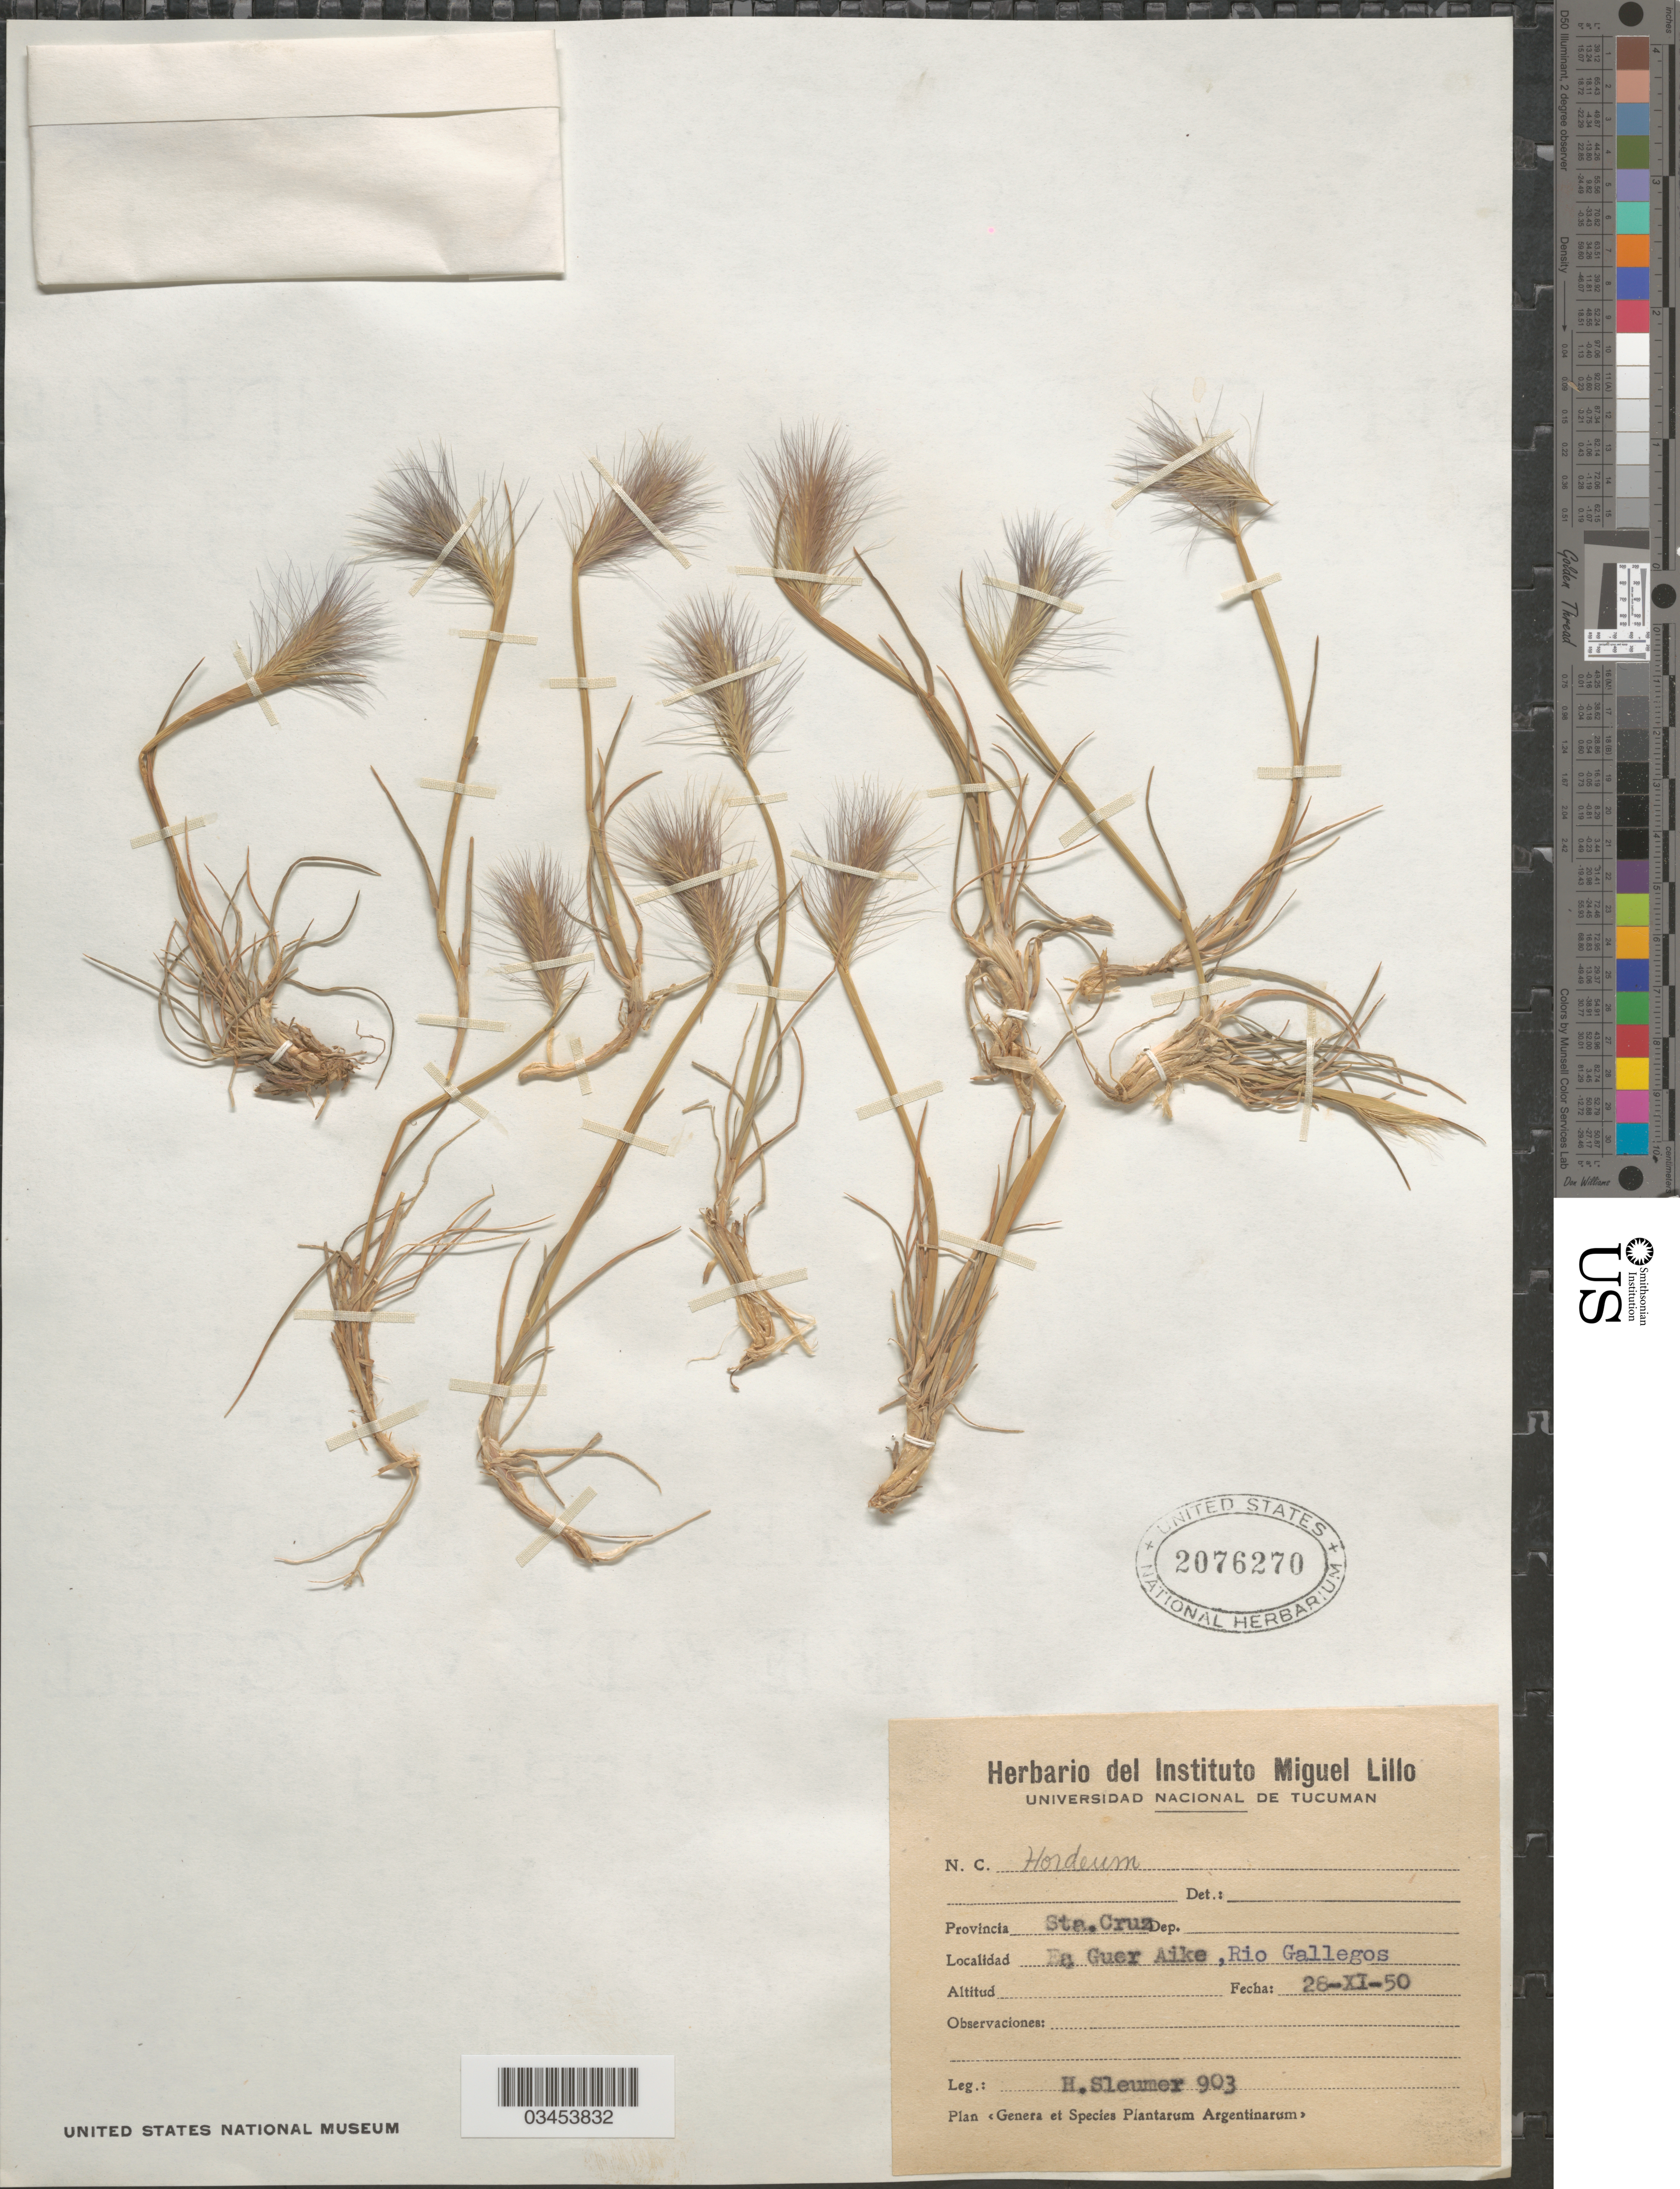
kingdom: Plantae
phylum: Tracheophyta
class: Liliopsida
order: Poales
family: Poaceae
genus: Hordeum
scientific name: Hordeum sp.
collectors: H. O. Sleumer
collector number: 903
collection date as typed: Transcribed d/m/y: 28/11/50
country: Argentina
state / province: Santa Cruz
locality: Ea. Guer Aike, Rio Gallegos.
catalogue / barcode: US 2076270